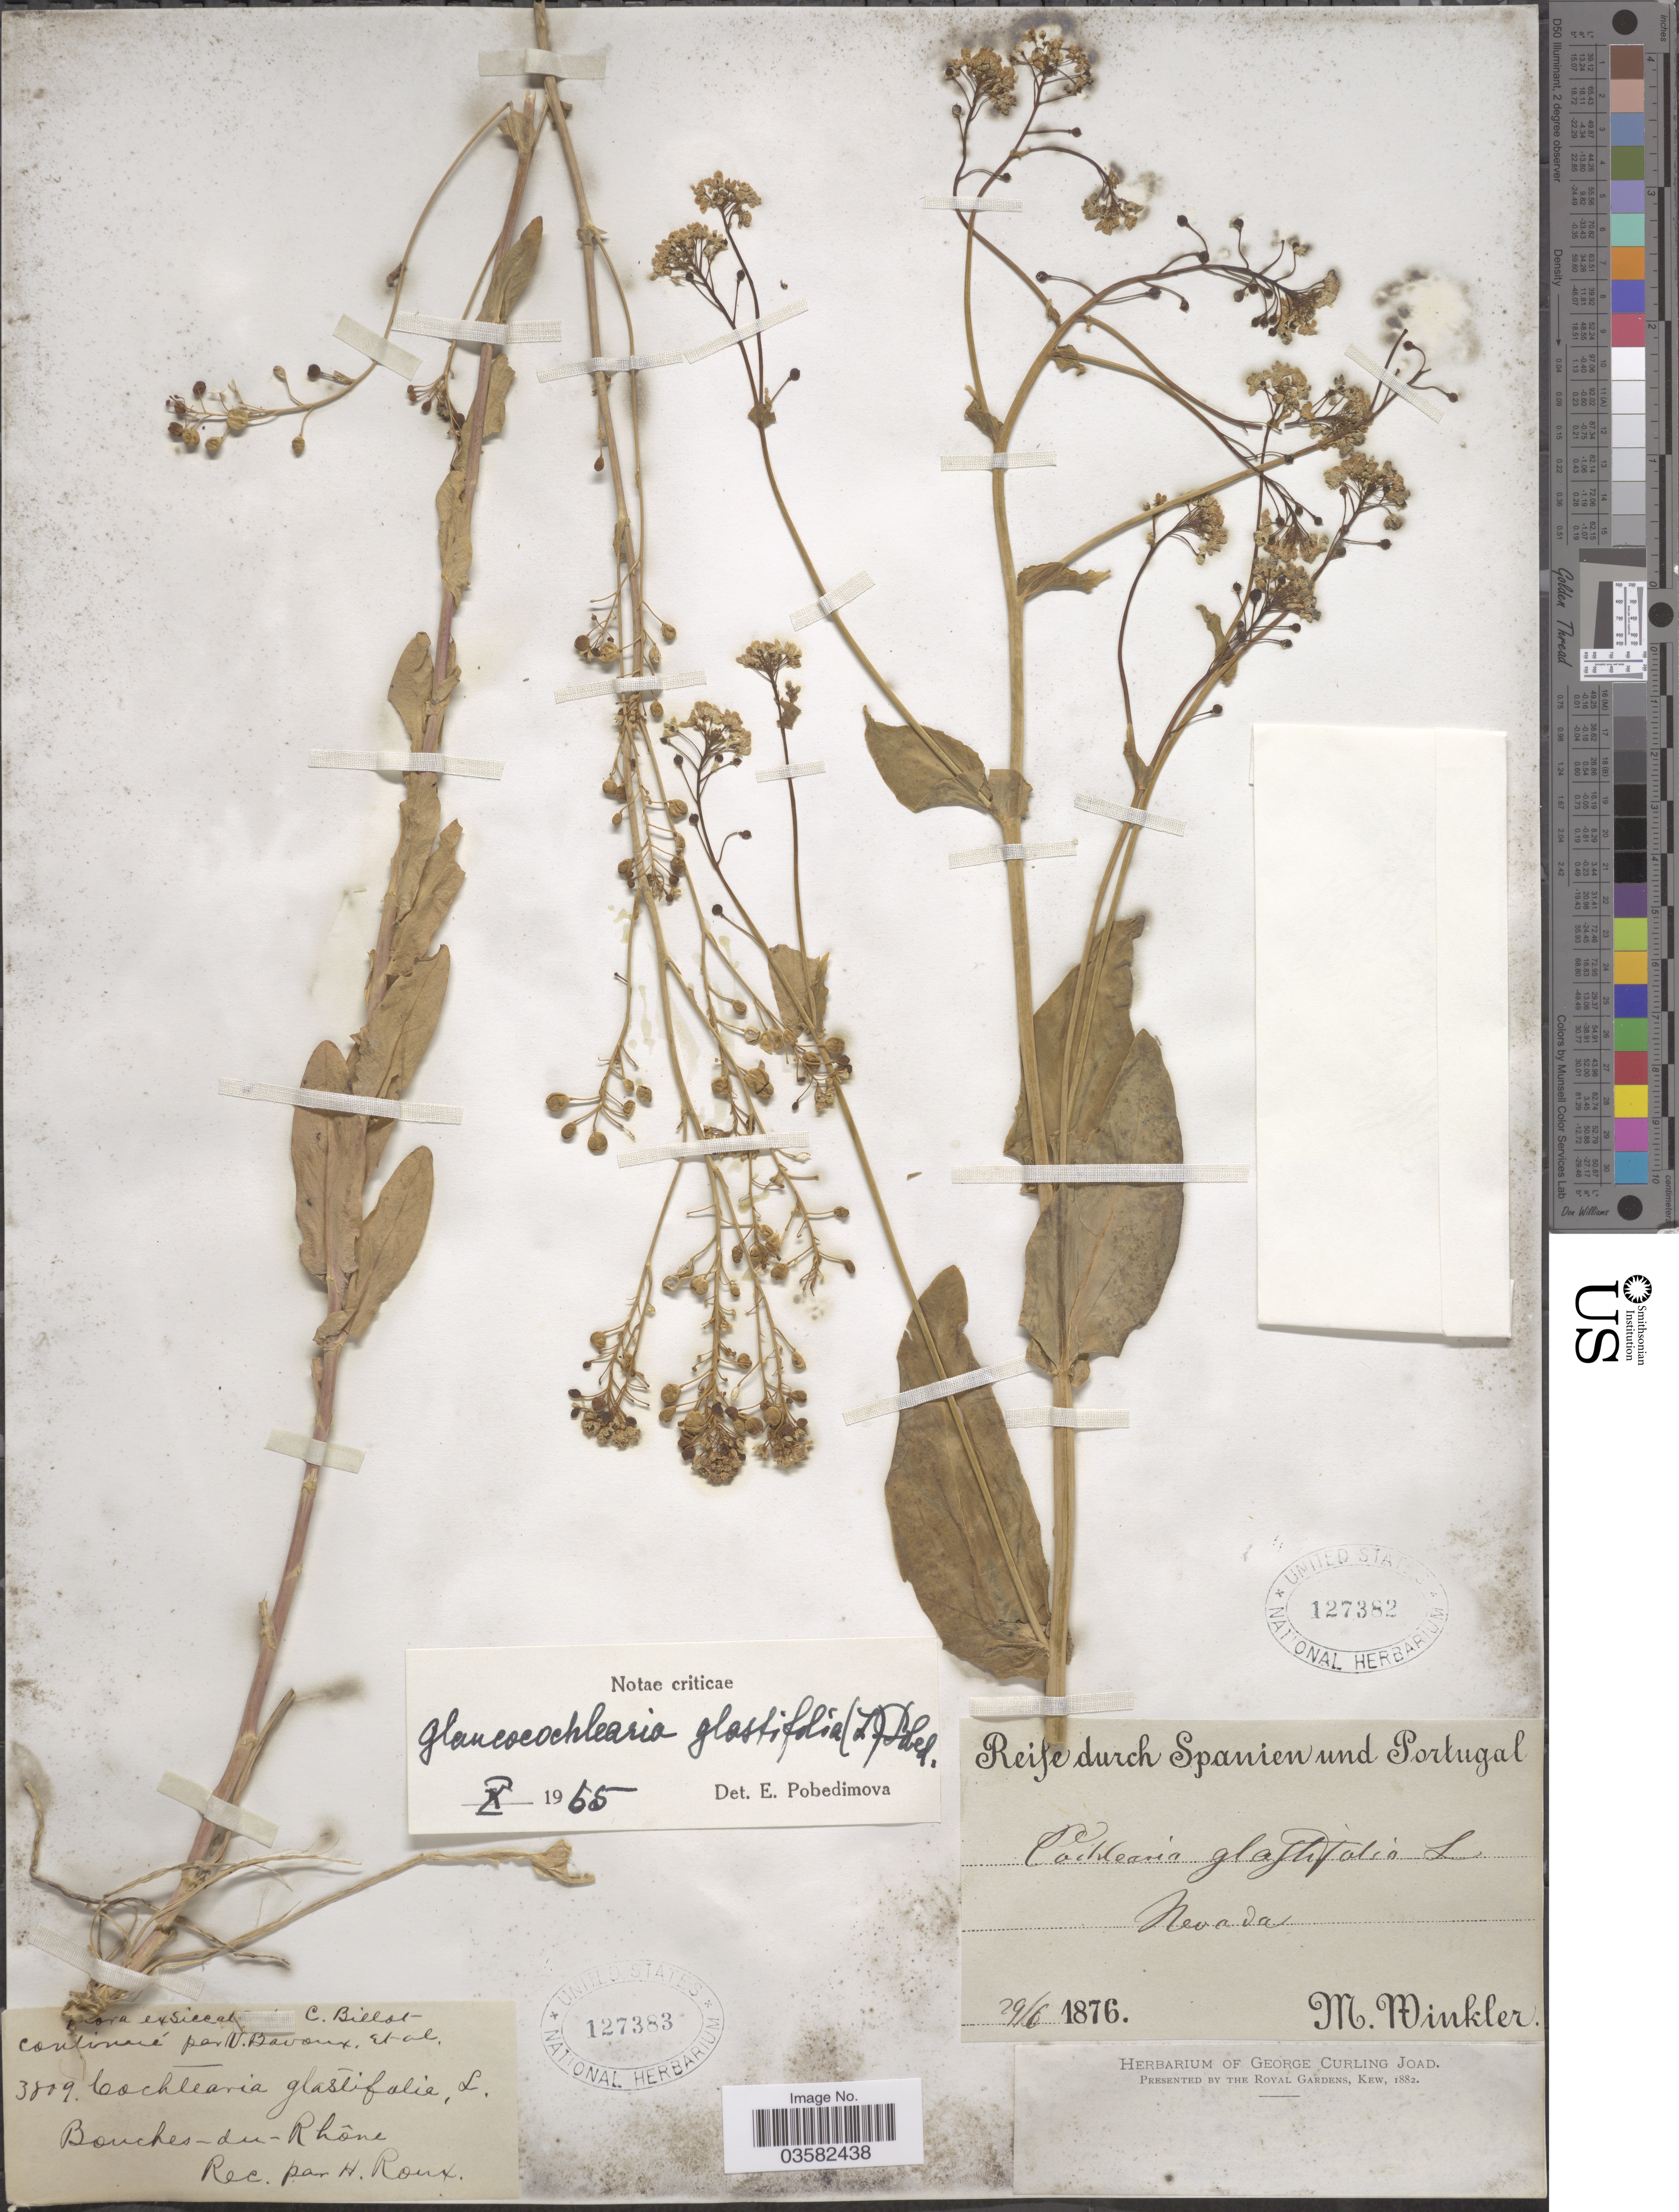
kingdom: Plantae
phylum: Tracheophyta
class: Magnoliopsida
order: Brassicales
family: Brassicaceae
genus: Glaucocochlearia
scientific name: Glaucocochlearia glastifolia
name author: (L.) Pobed.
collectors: M. Winkler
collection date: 1876-06-29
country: Spain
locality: Spanien und Portugal. Nevada.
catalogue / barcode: US 127382-2